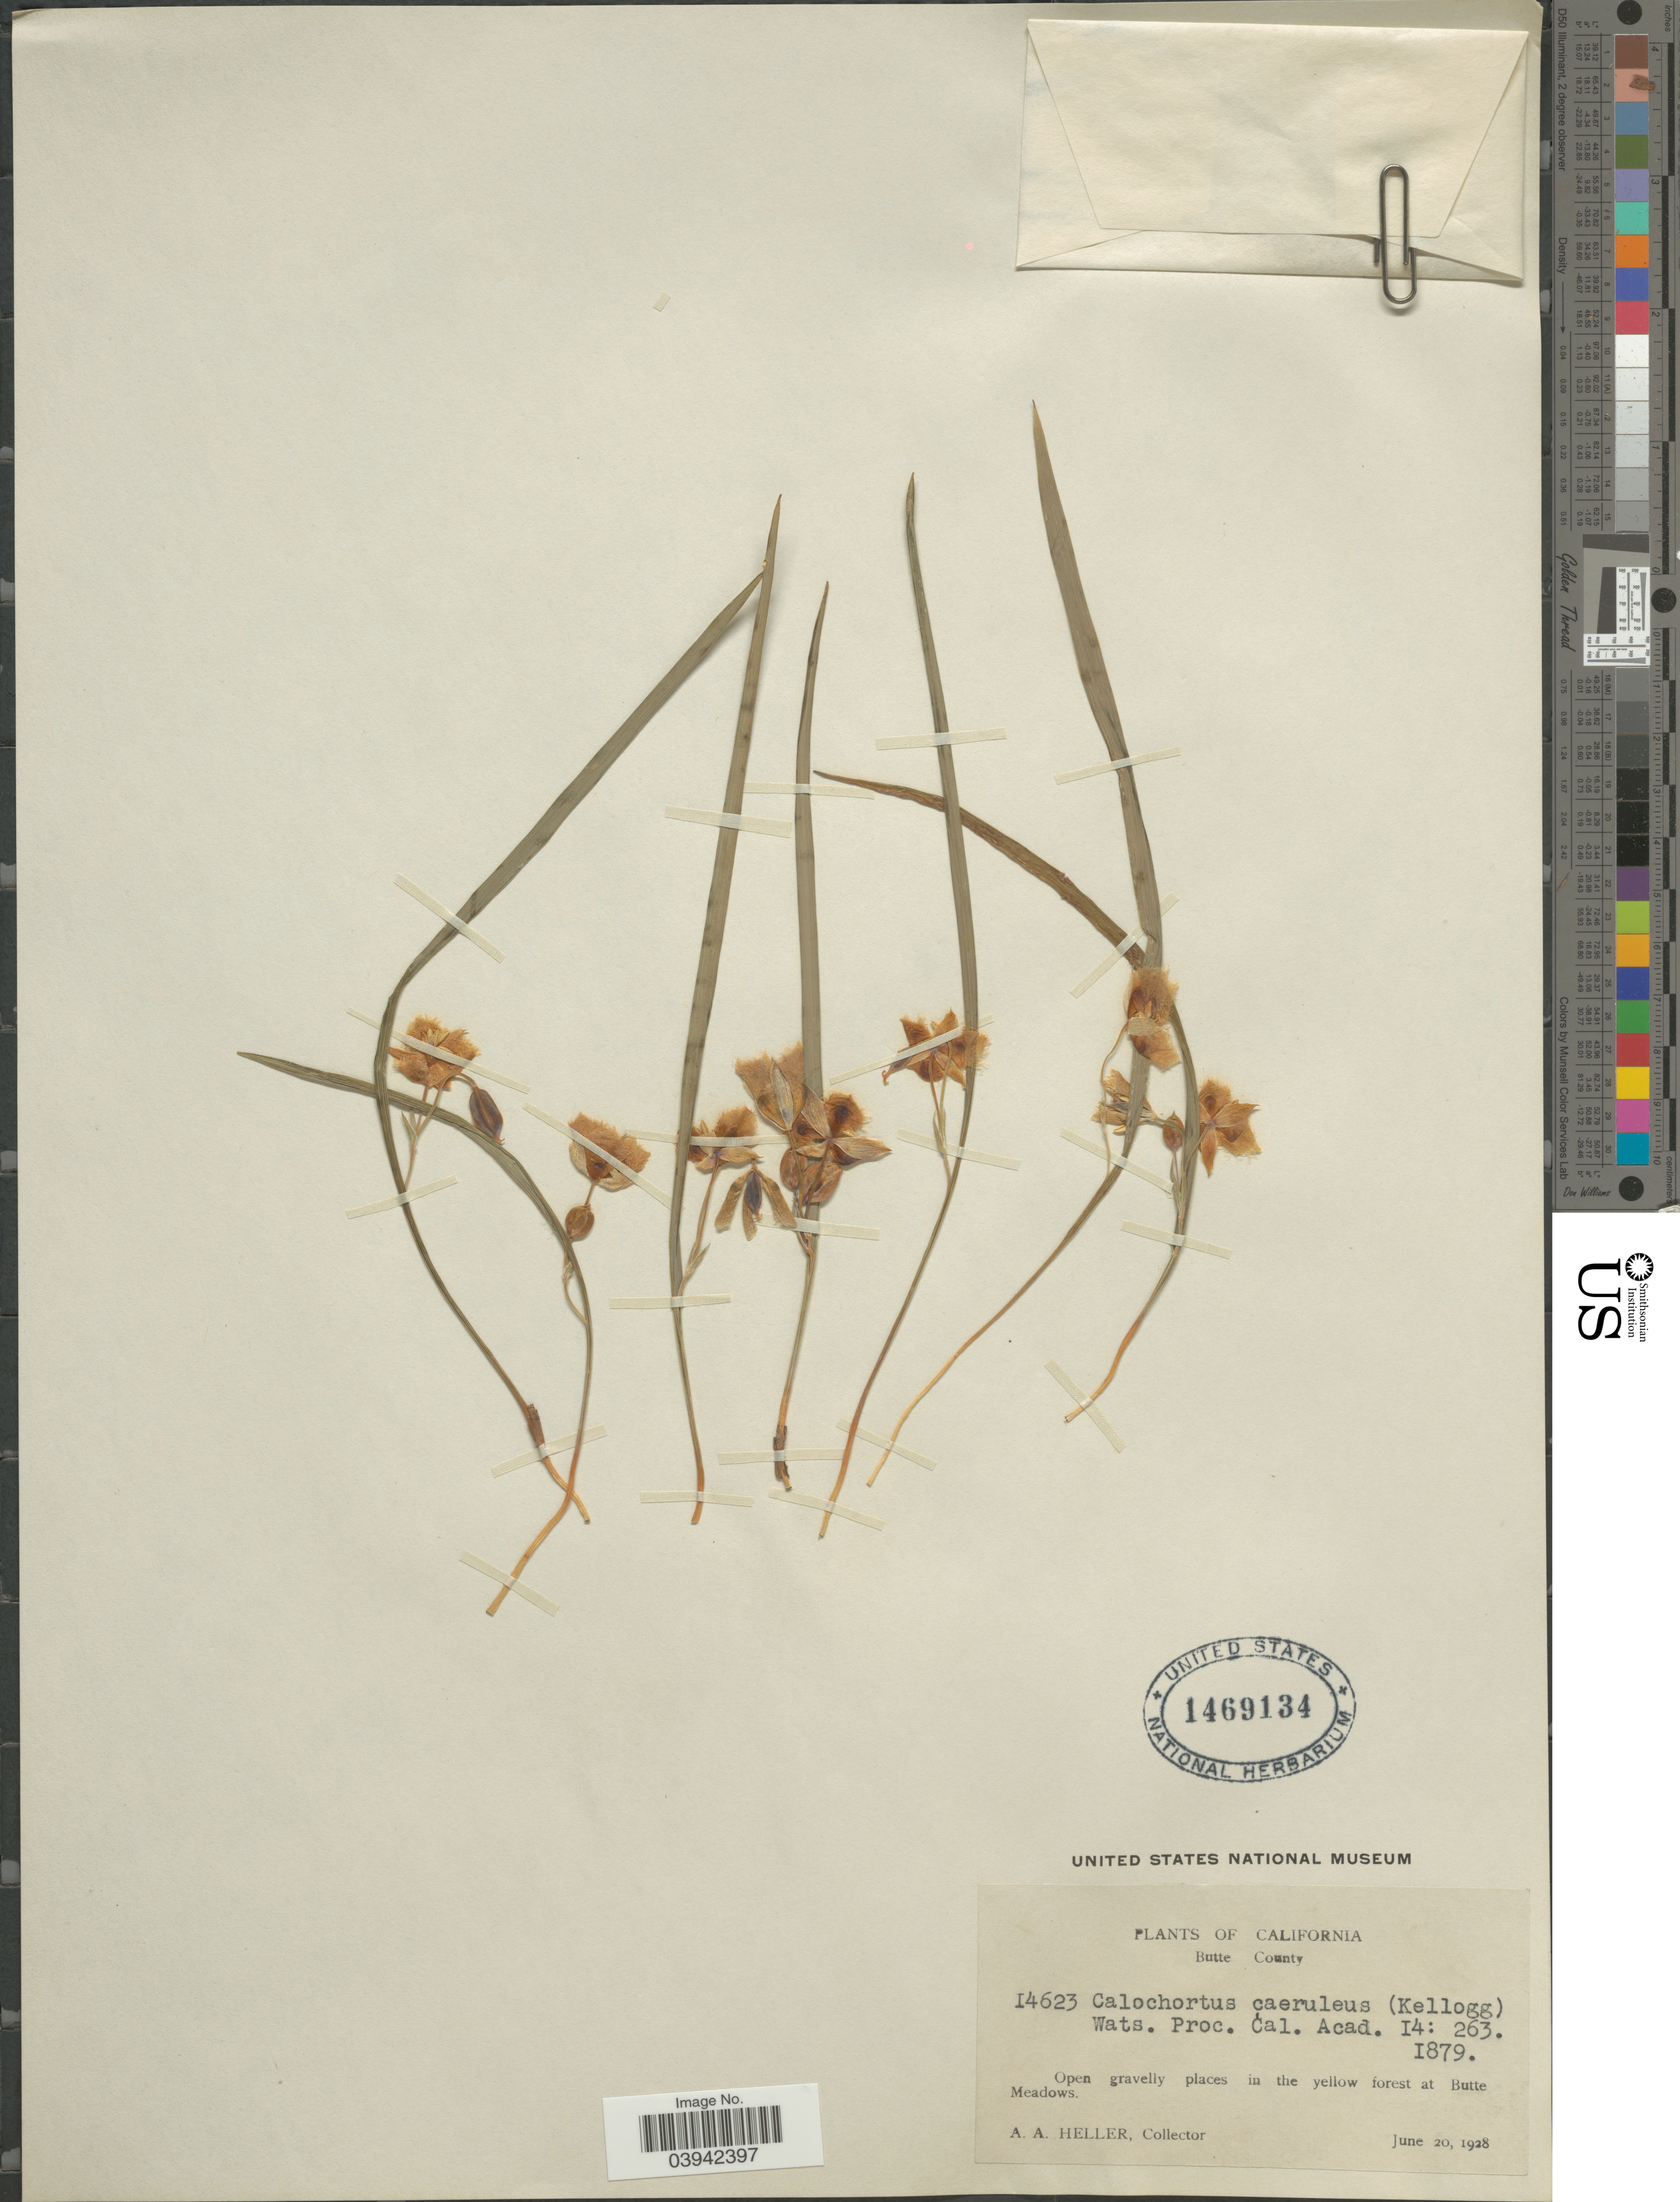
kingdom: Plantae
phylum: Tracheophyta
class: Liliopsida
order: Liliales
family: Liliaceae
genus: Calochortus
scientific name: Calochortus coeruleus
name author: (Kellogg) S. Watson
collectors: A. A. Heller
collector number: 14623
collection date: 1928-06-20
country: United States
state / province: California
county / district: Butte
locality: Butte County. Open gravelly places in the yellow forest at Butte Meadows.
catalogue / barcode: US 1469134